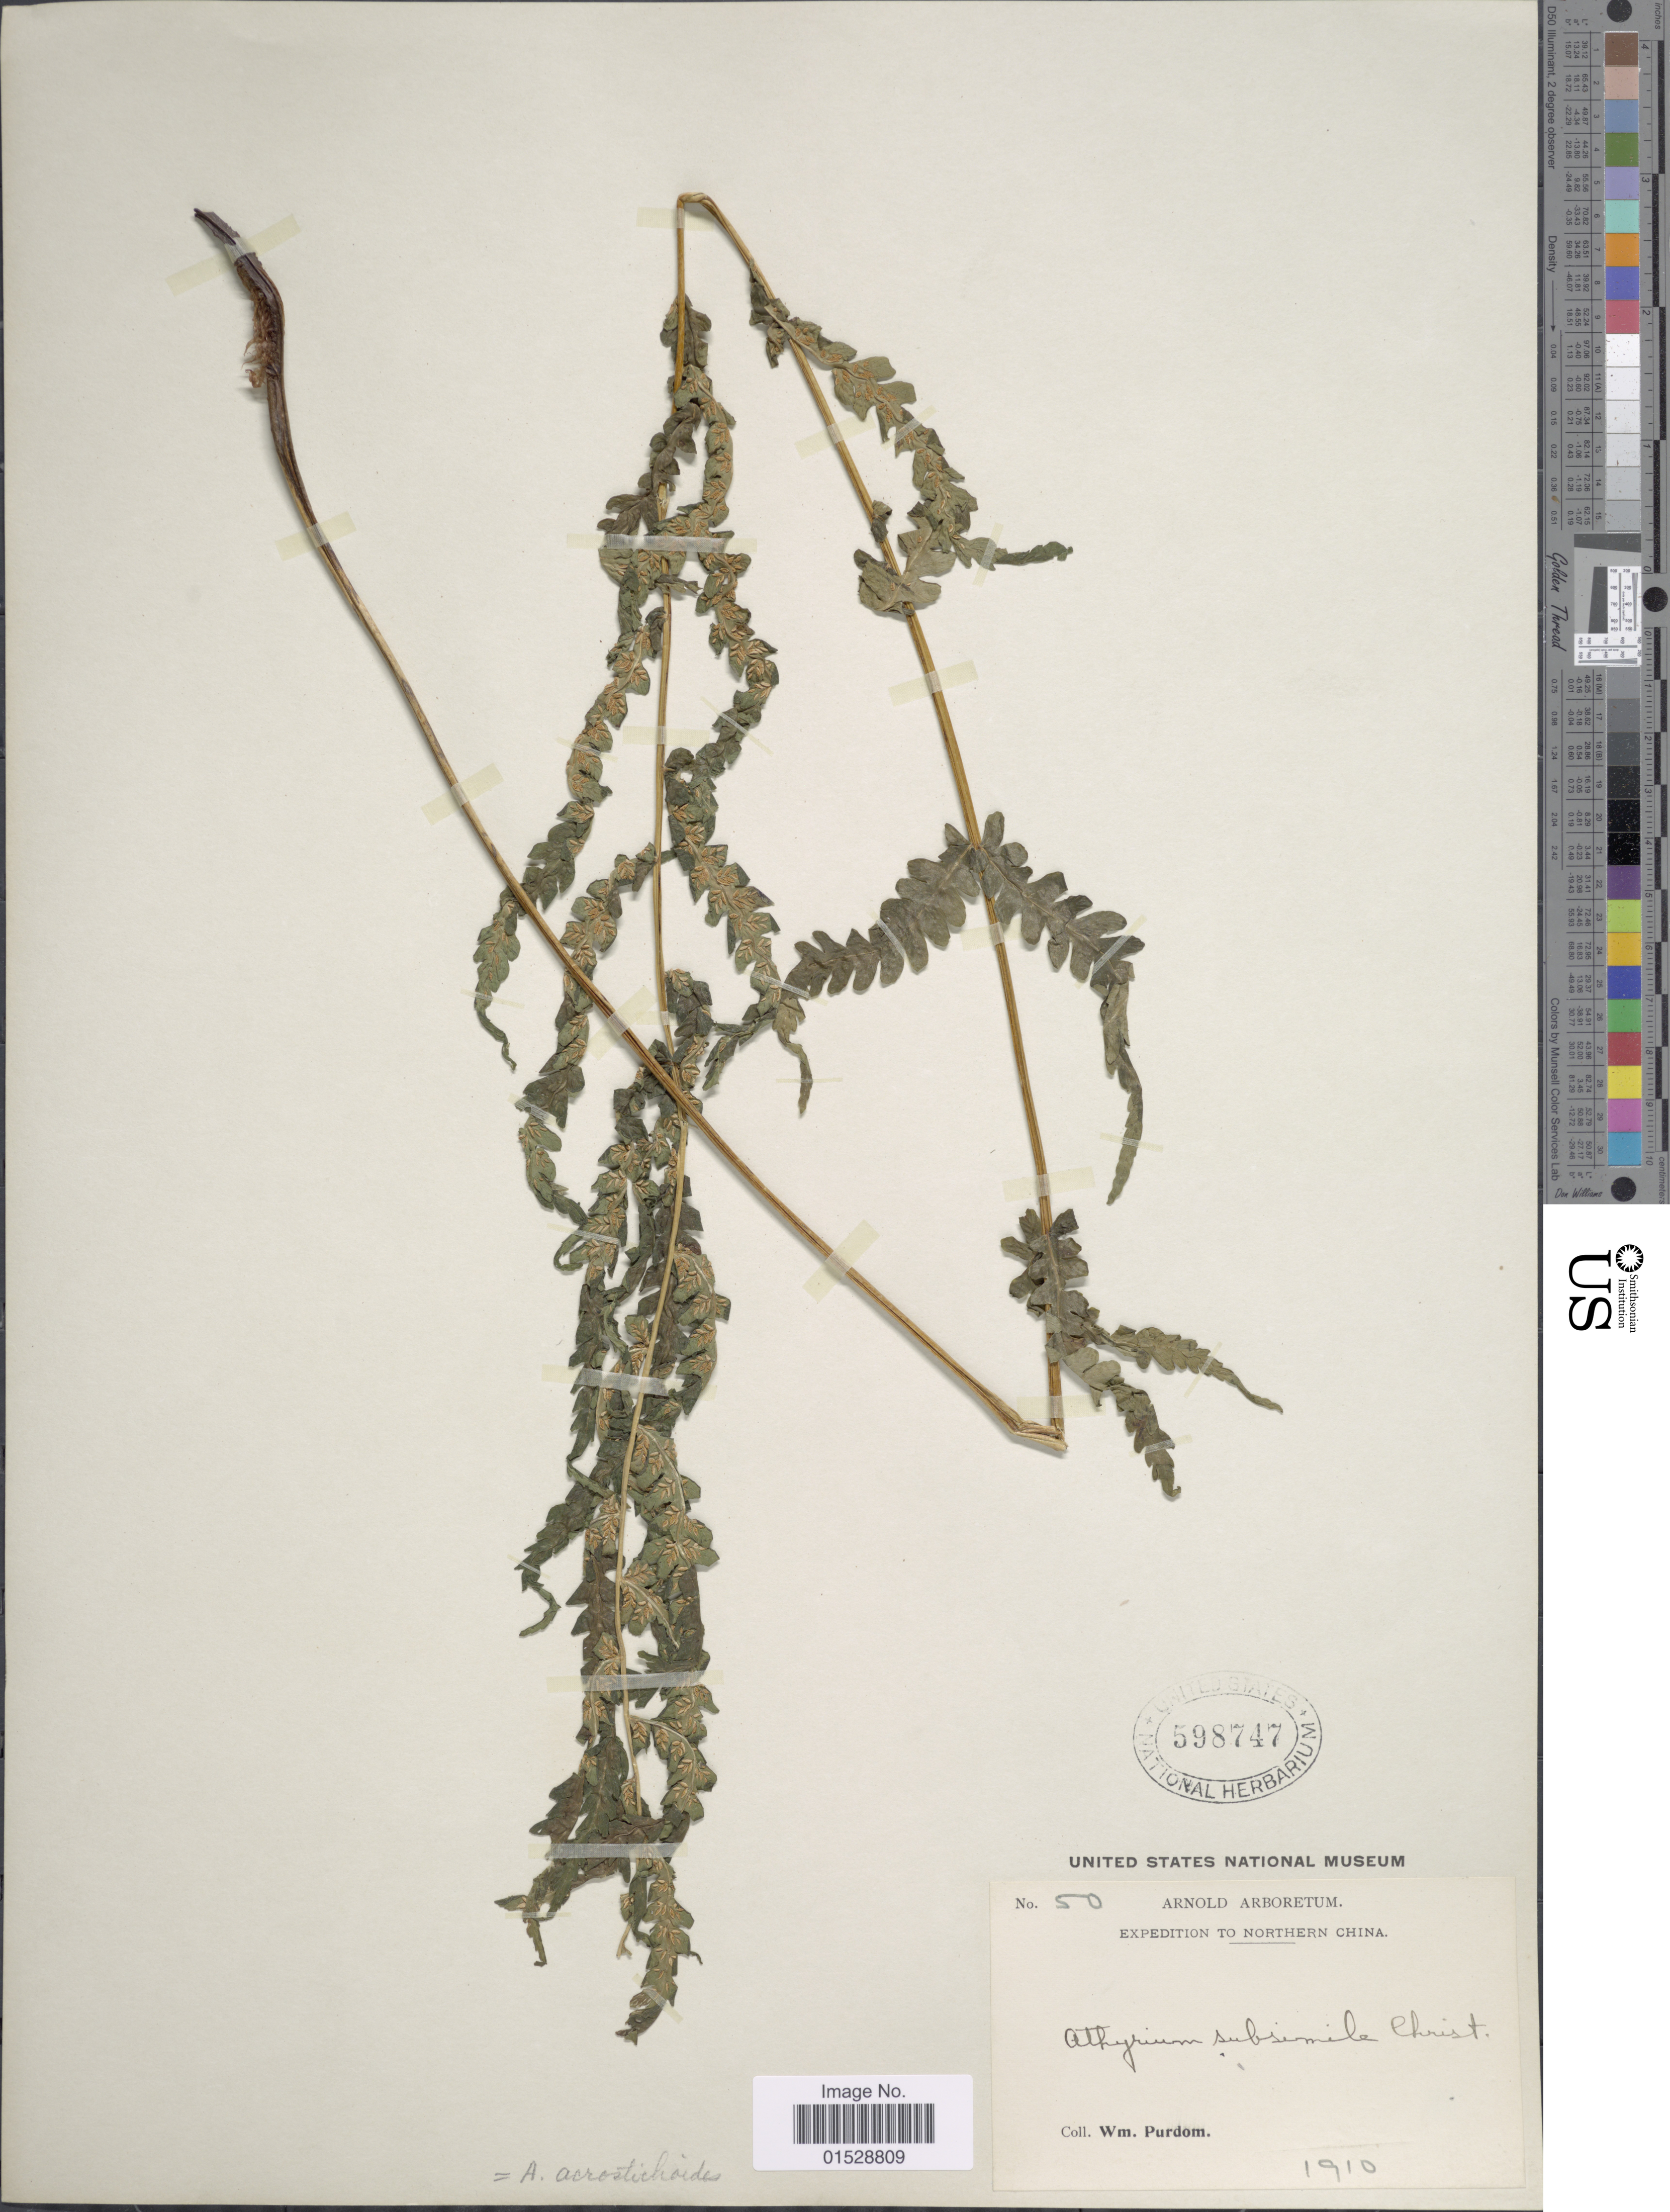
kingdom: Plantae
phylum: Tracheophyta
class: Polypodiopsida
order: Polypodiales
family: Athyriaceae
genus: Deparia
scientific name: Deparia acrostichoides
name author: (Sw.) M. Kato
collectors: W. Purdom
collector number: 50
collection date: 1910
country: China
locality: Northern China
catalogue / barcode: US 598747